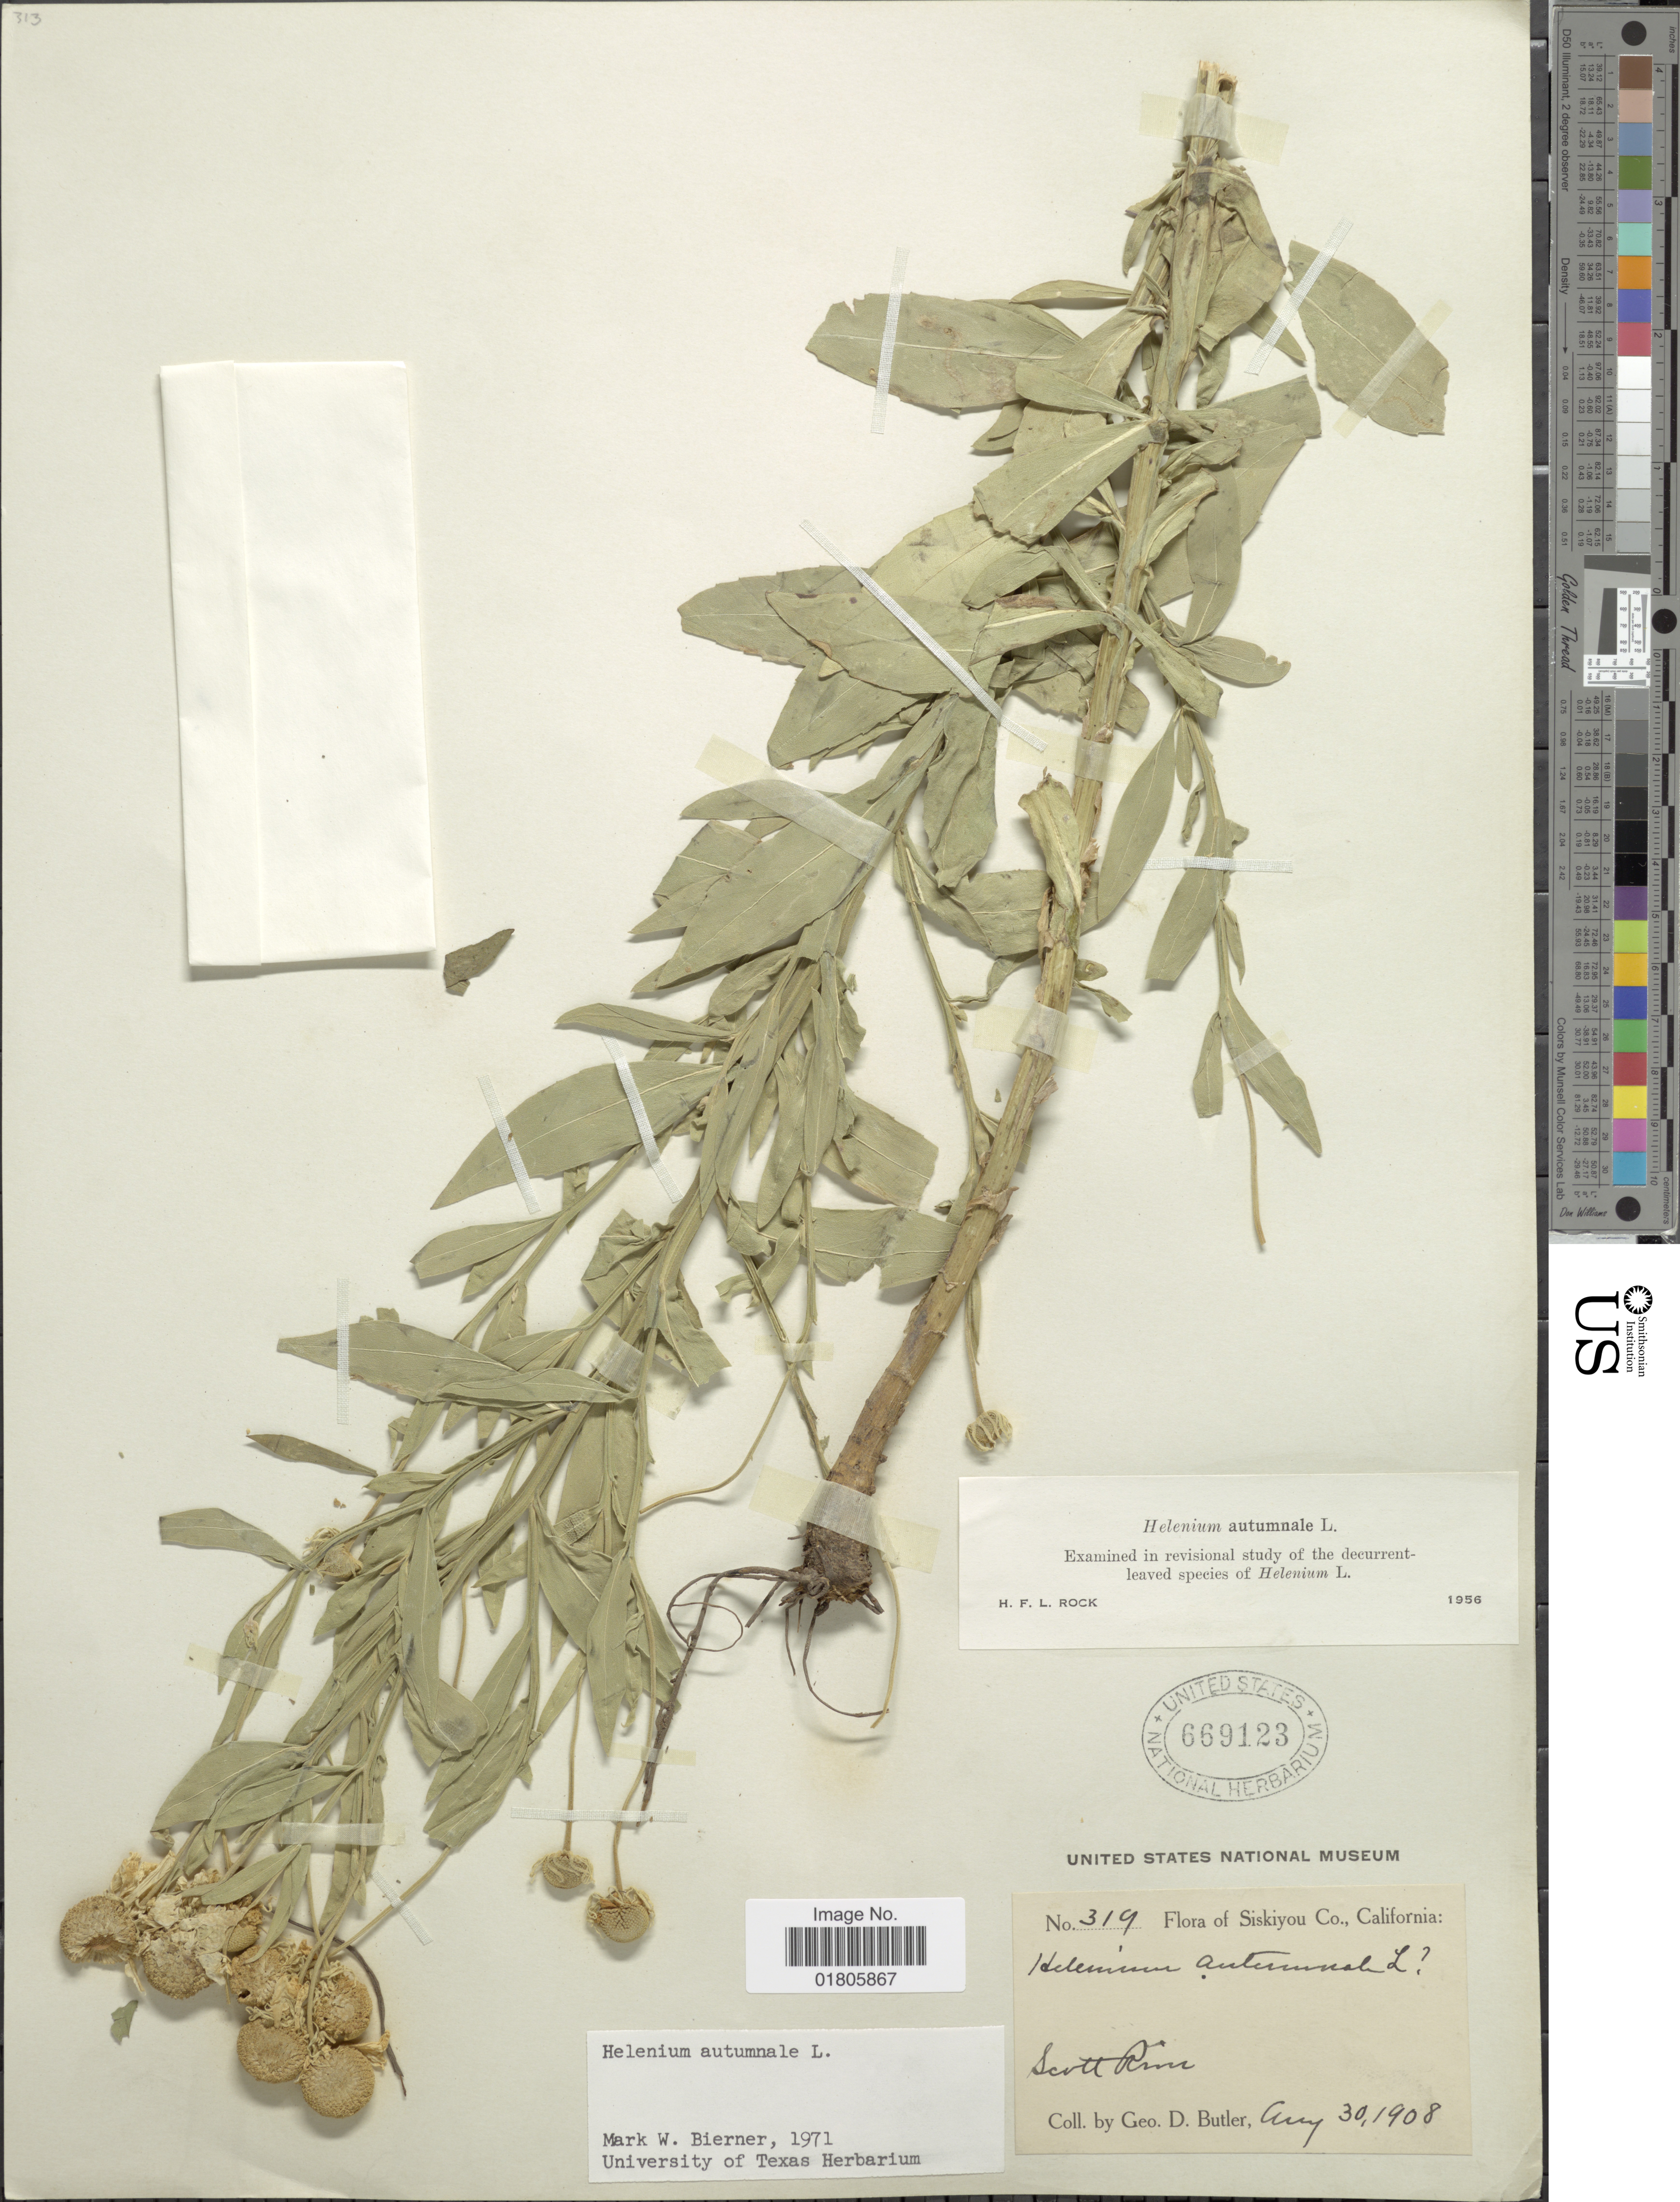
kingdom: Plantae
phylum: Tracheophyta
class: Magnoliopsida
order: Asterales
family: Asteraceae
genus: Helenium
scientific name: Helenium autumnale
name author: L.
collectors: G. D. Butler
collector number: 319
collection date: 1908-08-30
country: United States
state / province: California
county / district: Siskiyou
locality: Siskiyou Co. Scott Rim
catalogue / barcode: US 669123